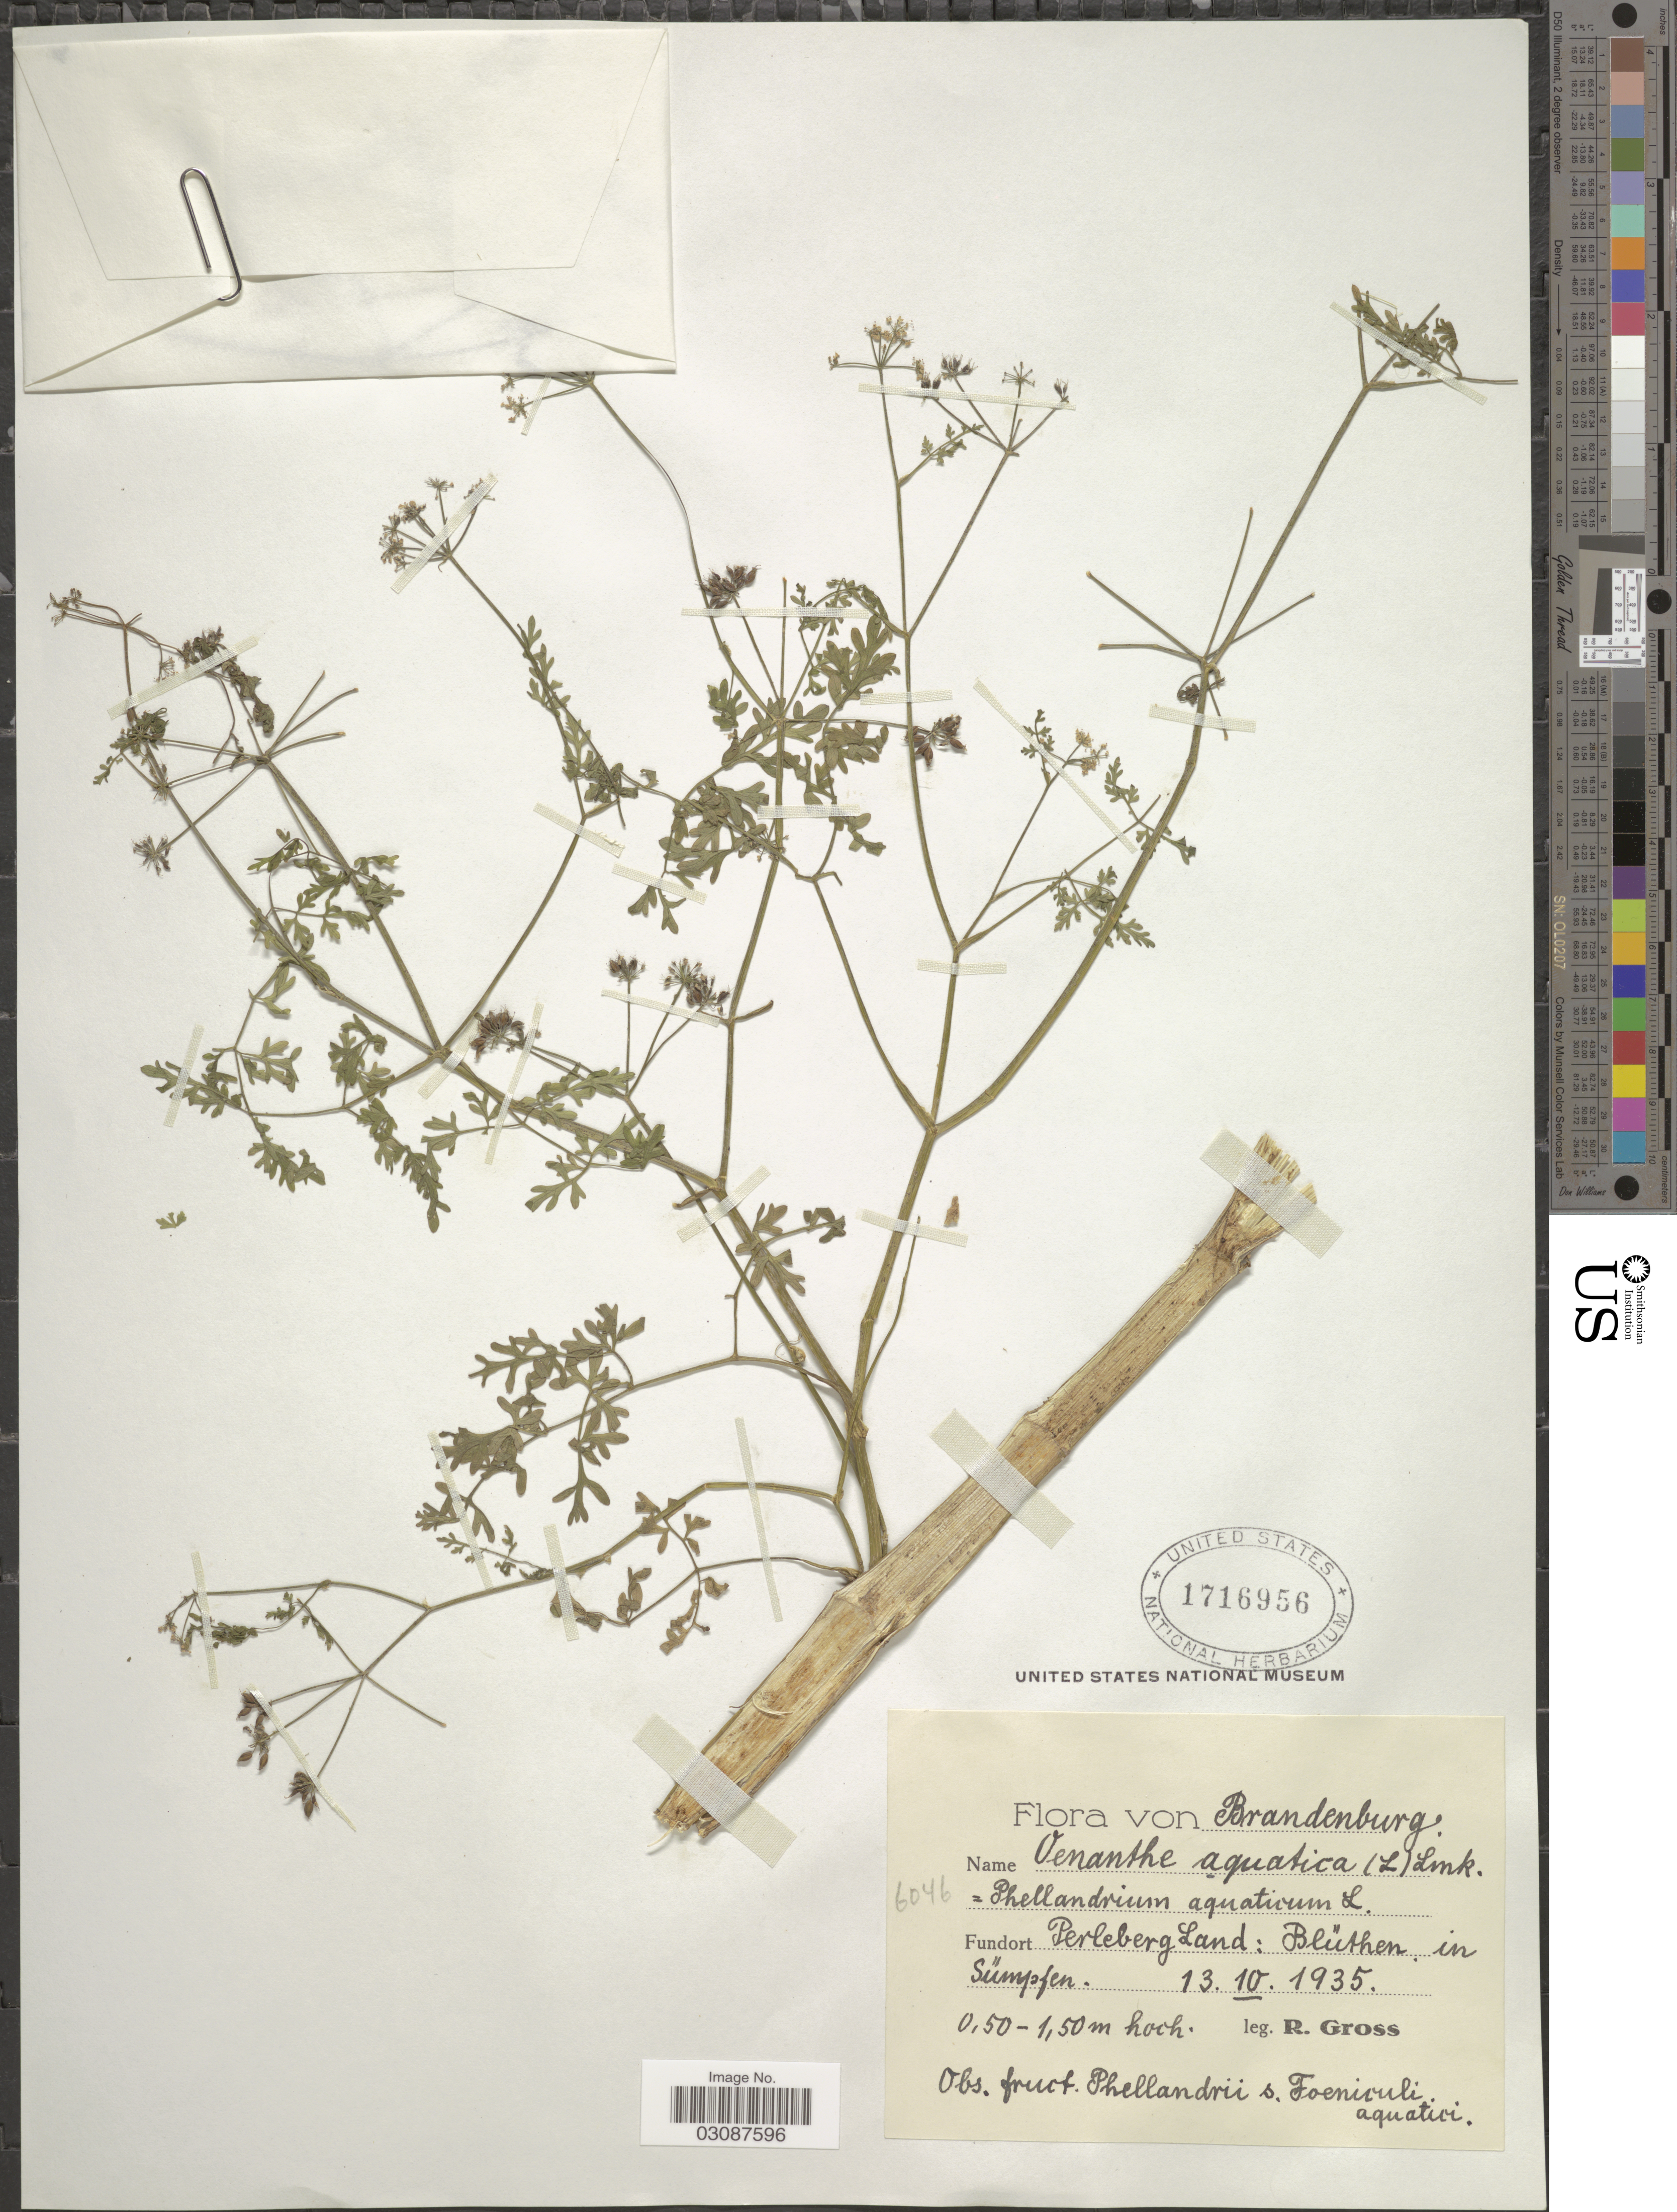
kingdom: Plantae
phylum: Tracheophyta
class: Magnoliopsida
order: Apiales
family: Apiaceae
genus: Oenanthe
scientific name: Oenanthe aquatica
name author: Lam.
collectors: R. Gross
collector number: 6046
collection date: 1935-10-13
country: Germany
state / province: Brandenburg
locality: Perleberg Land: Blüthen, in Sümpfen.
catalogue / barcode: US 1716956